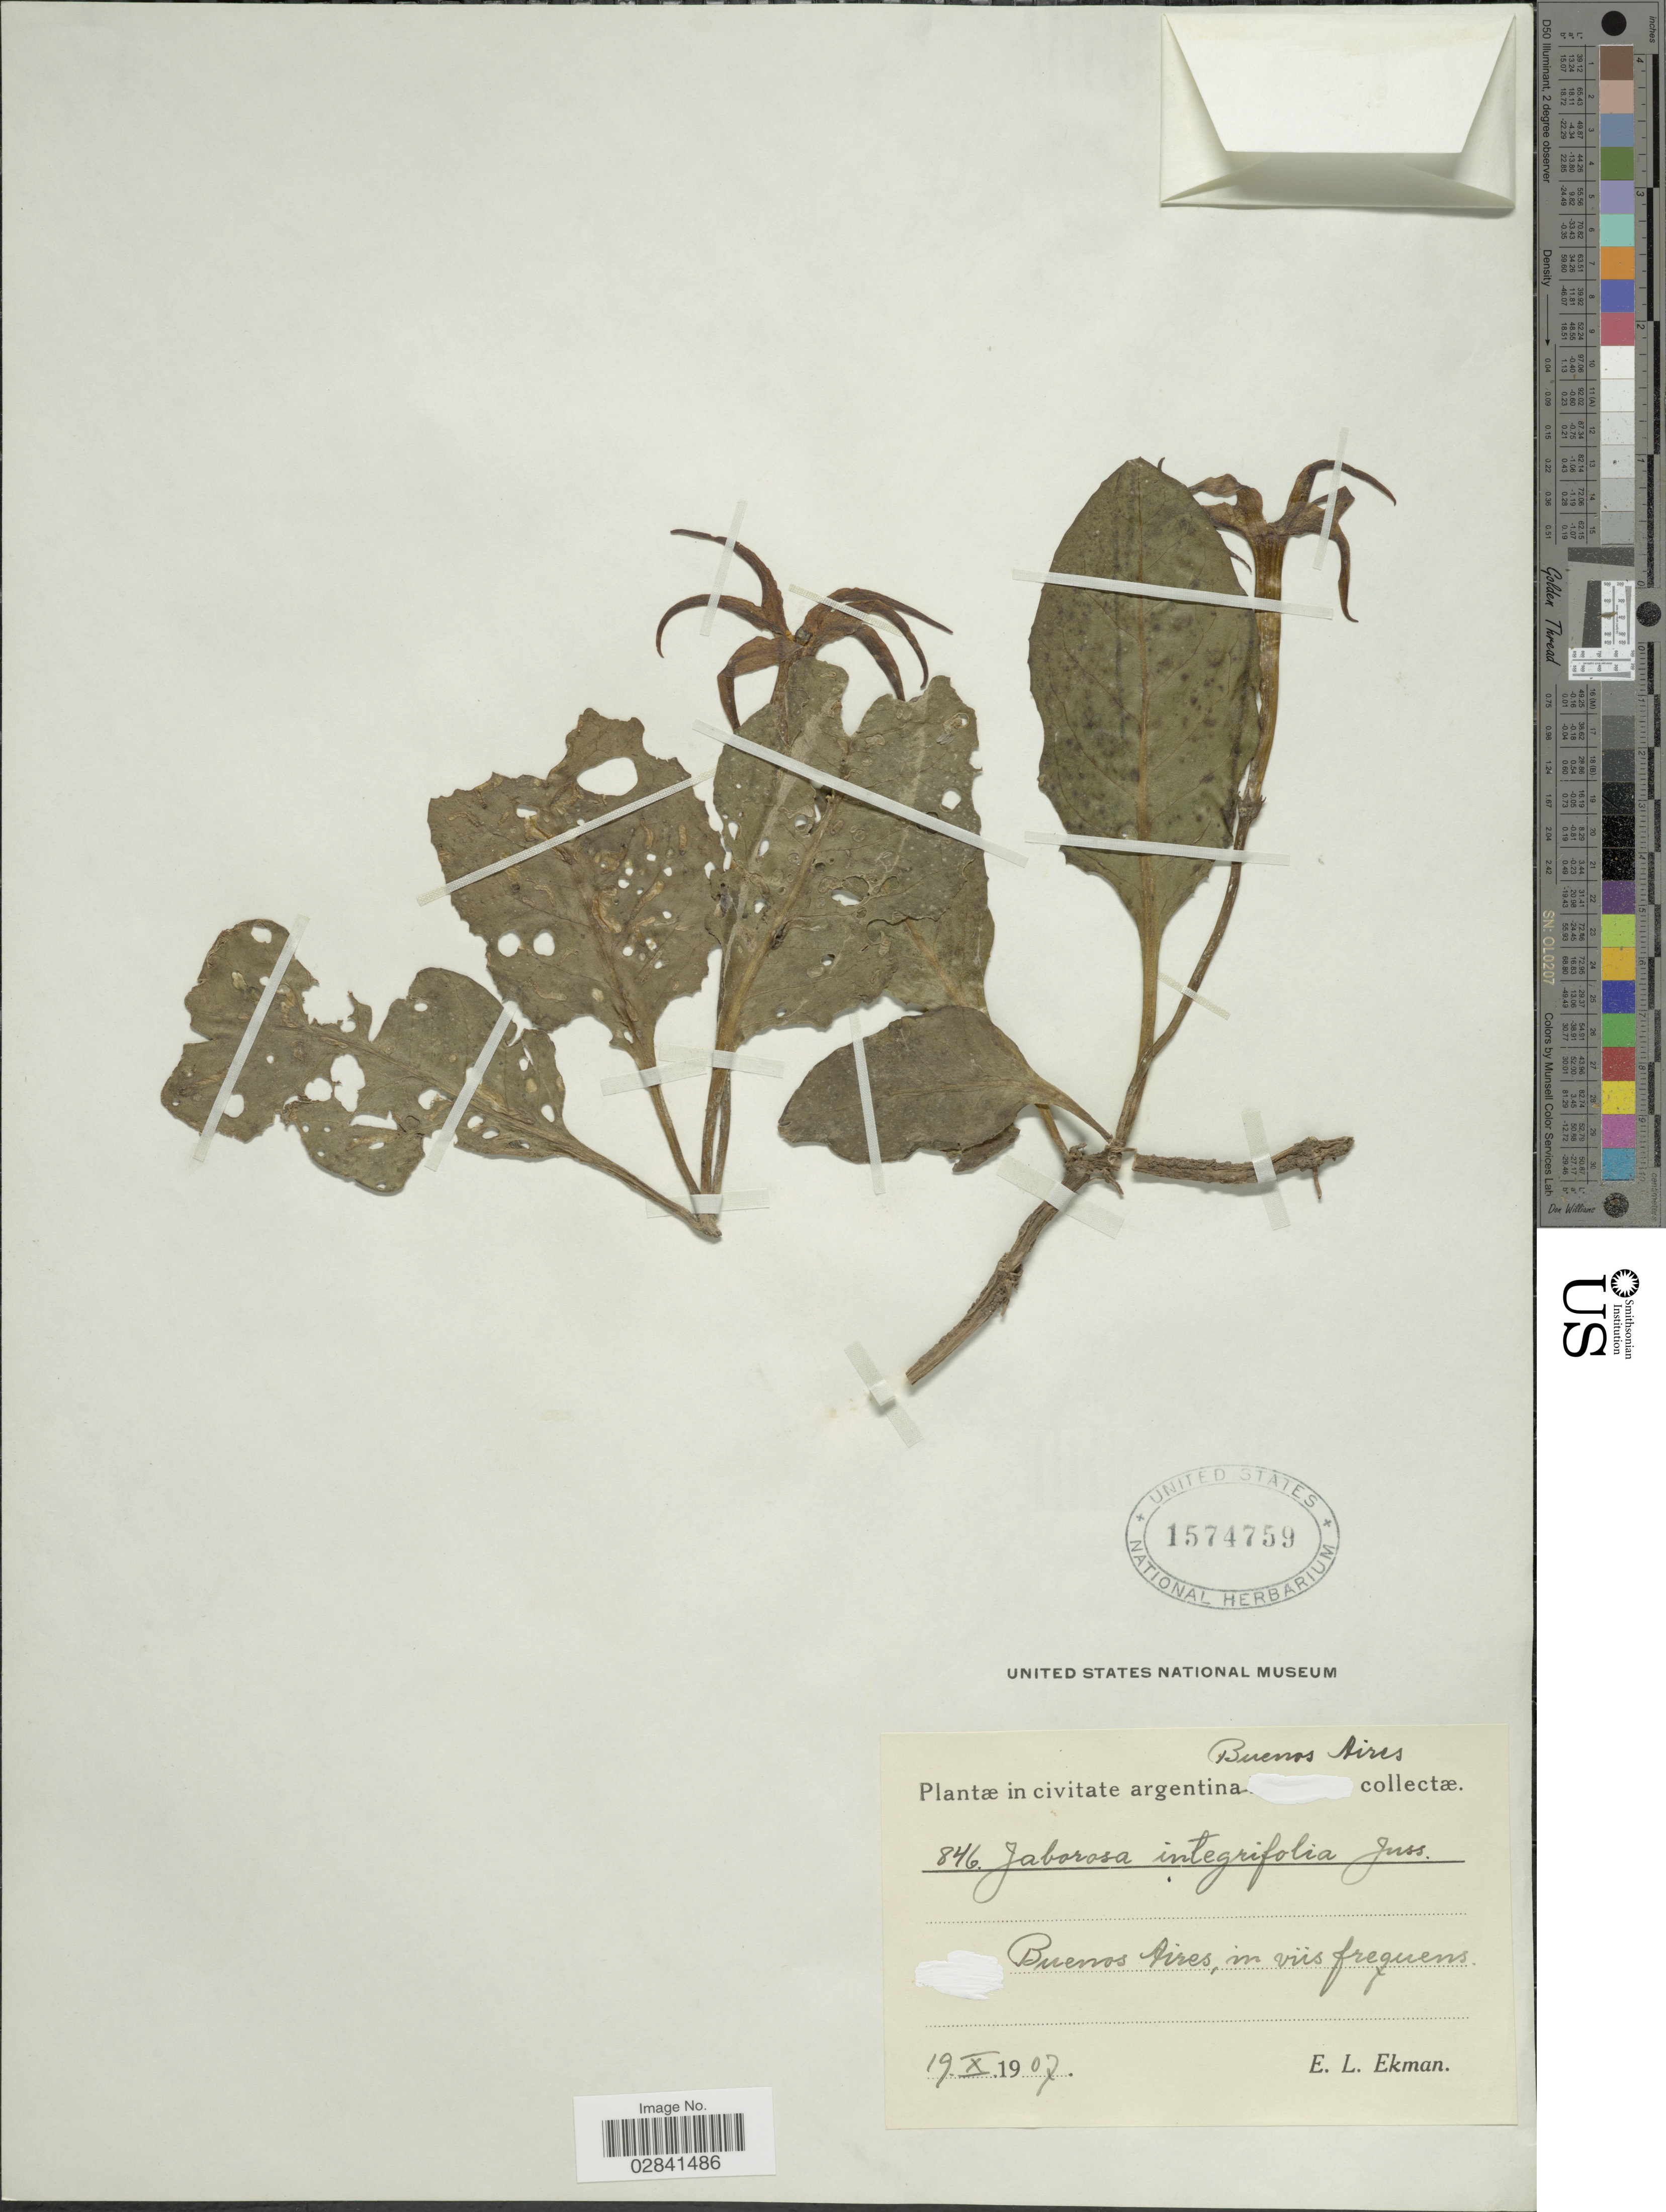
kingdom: Plantae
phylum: Tracheophyta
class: Magnoliopsida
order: Solanales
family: Solanaceae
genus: Jaborosa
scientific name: Jaborosa integrifolia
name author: Lam.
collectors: E. L. Ekman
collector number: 846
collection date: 1907-10-19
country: Argentina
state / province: Buenos Aires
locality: In viis frequens.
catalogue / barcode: US 154759